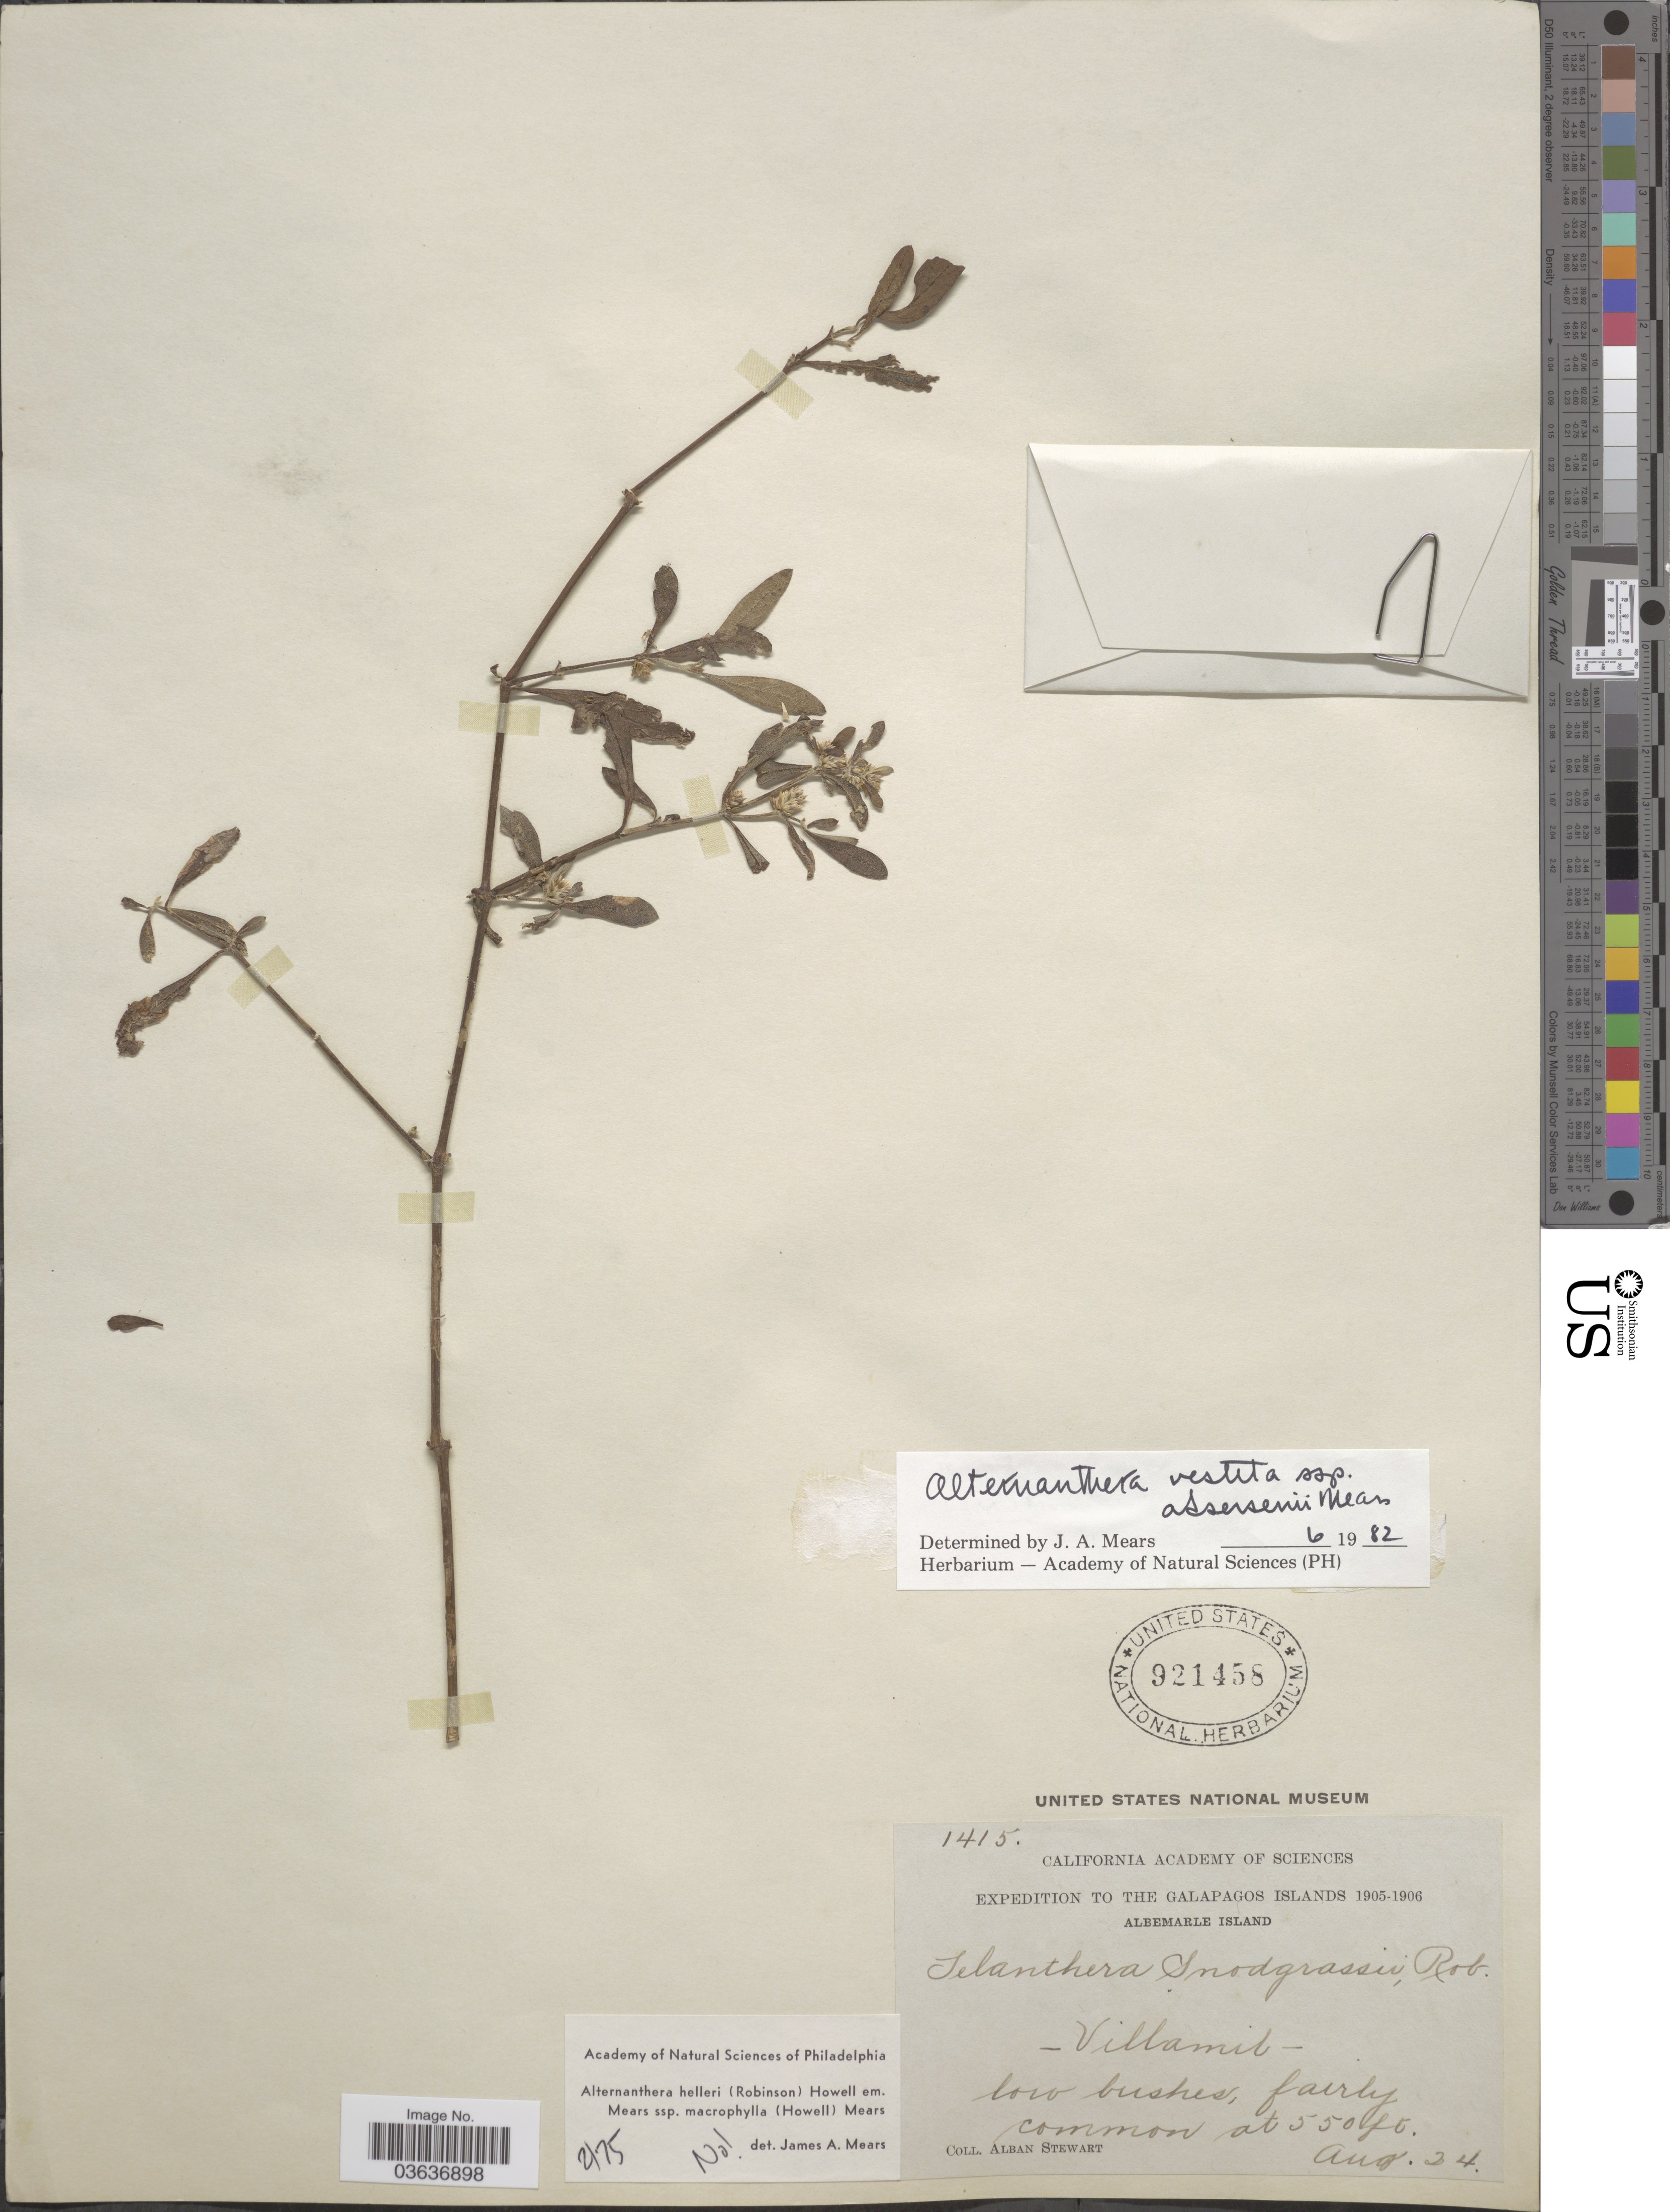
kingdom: Plantae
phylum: Tracheophyta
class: Magnoliopsida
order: Caryophyllales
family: Amaranthaceae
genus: Alternanthera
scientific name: Alternanthera vestita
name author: (Andersson) J.T. Howell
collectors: A. Stewart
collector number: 1415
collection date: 1905-08-24/1906-08-24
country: Ecuador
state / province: Colón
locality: The Galapagos Islands. Albemarle Island. Villamil.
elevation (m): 168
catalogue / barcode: US 921458